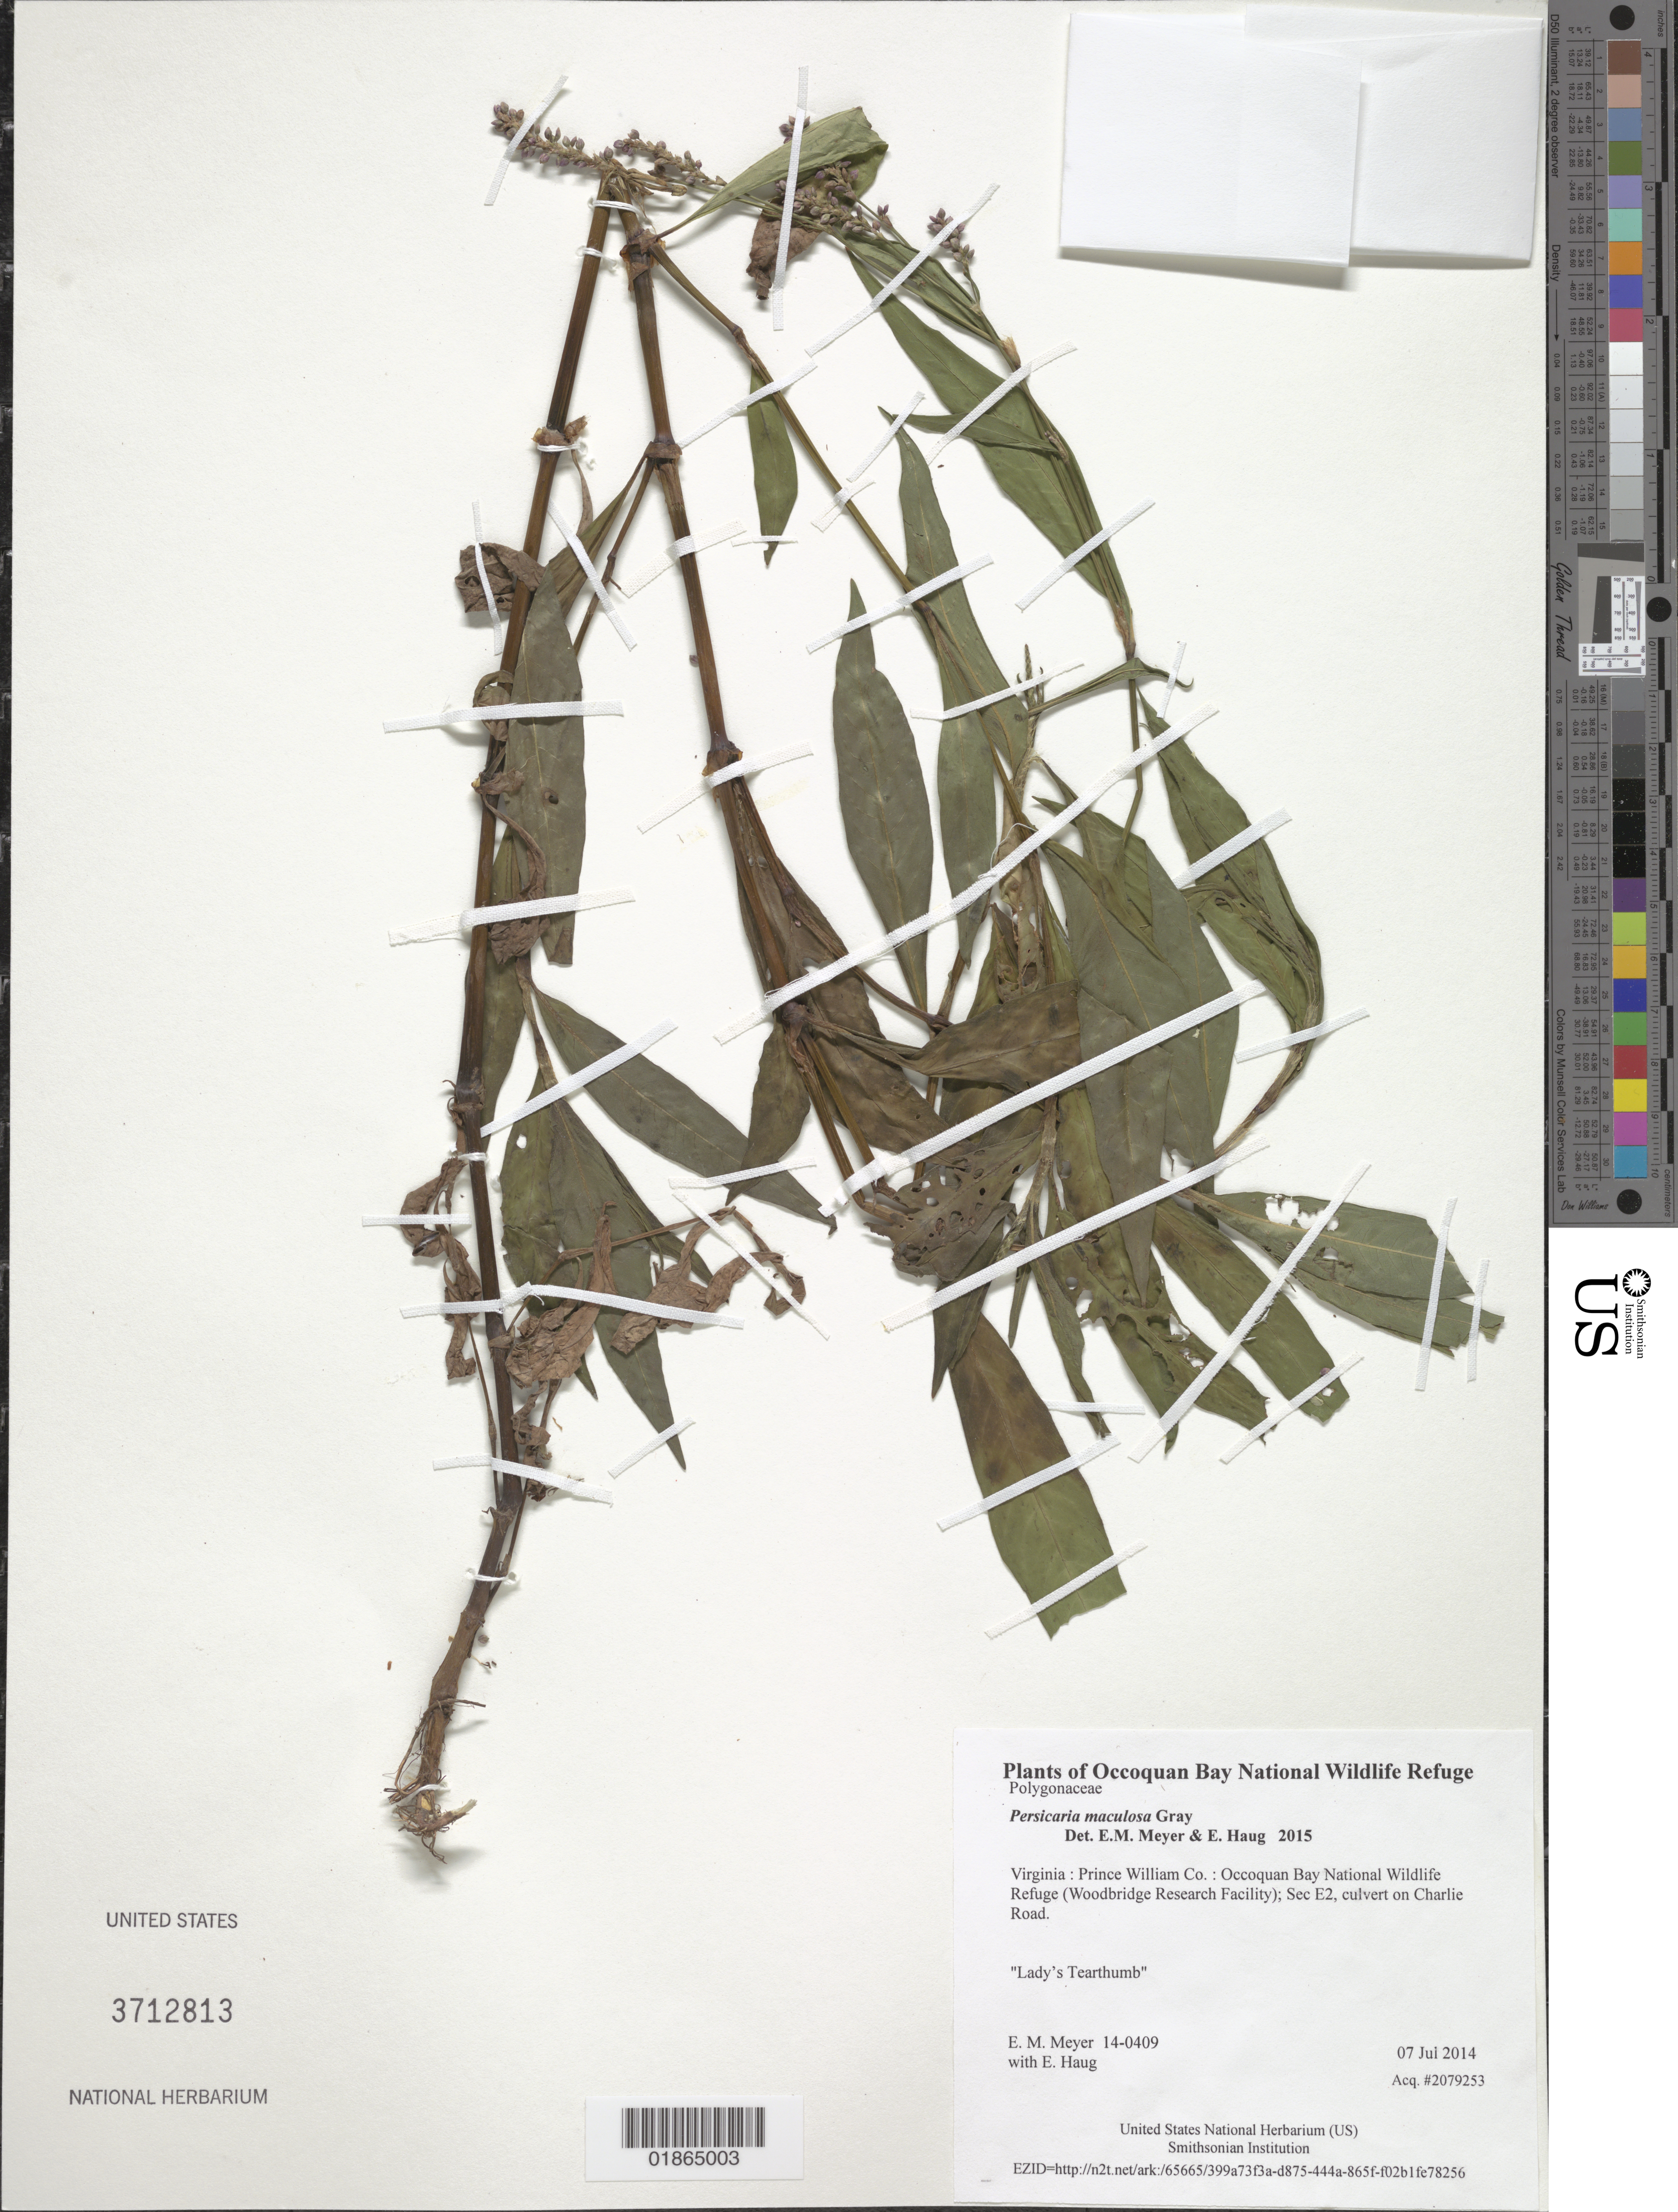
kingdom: Plantae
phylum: Tracheophyta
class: Magnoliopsida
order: Caryophyllales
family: Polygonaceae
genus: Persicaria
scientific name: Persicaria maculosa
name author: S.F. Gray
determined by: Atha, D. E.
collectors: E. M. Meyer & E. Haug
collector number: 14-0409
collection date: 2014-07-07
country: United States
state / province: Virginia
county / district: Prince William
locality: Occoquan Bay National Wildlife Refuge (Woodbridge Research Facility); Sec E2, culvert on Charlie Road.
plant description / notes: Lady's Tearthumb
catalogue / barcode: US 3712813